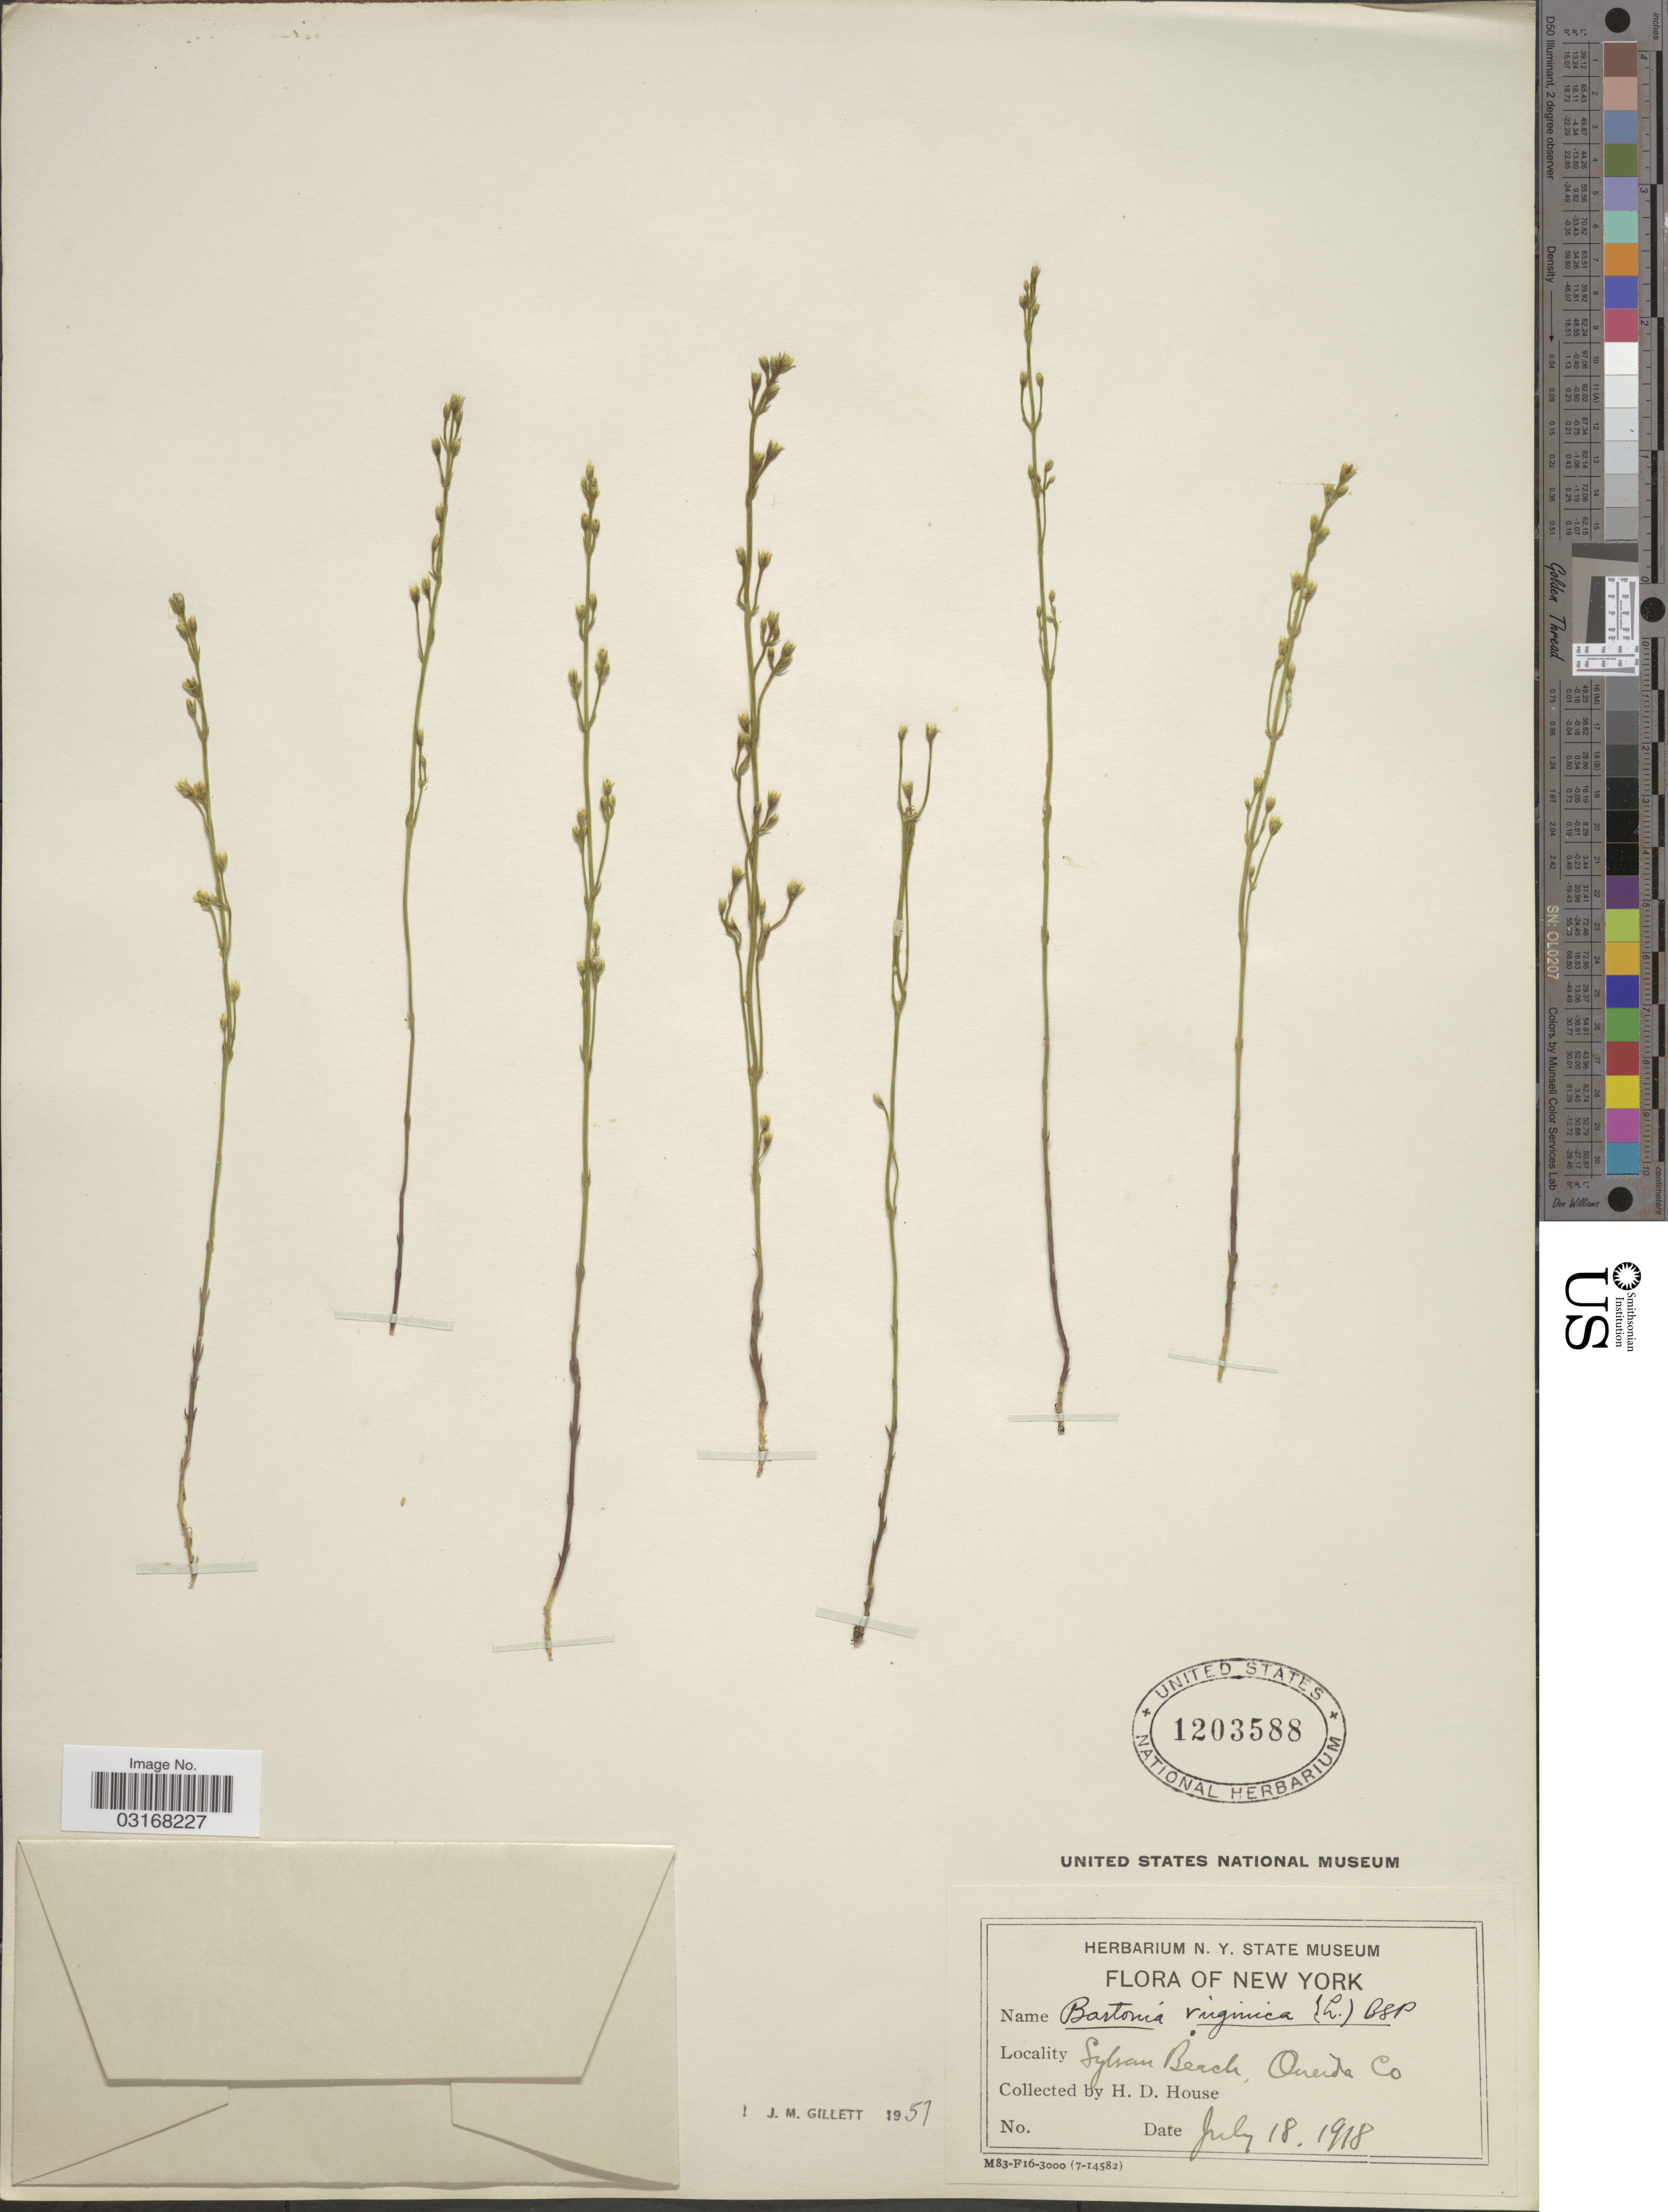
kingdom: Plantae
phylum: Tracheophyta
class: Magnoliopsida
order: Gentianales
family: Gentianaceae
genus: Bartonia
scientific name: Bartonia virginica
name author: (L.) Britton, Stearns & Poggenb.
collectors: H. D. House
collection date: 1918-07-18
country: United States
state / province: New York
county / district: Oneida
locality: Sylvan Beach, Oneida Co.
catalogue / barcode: US 1203588